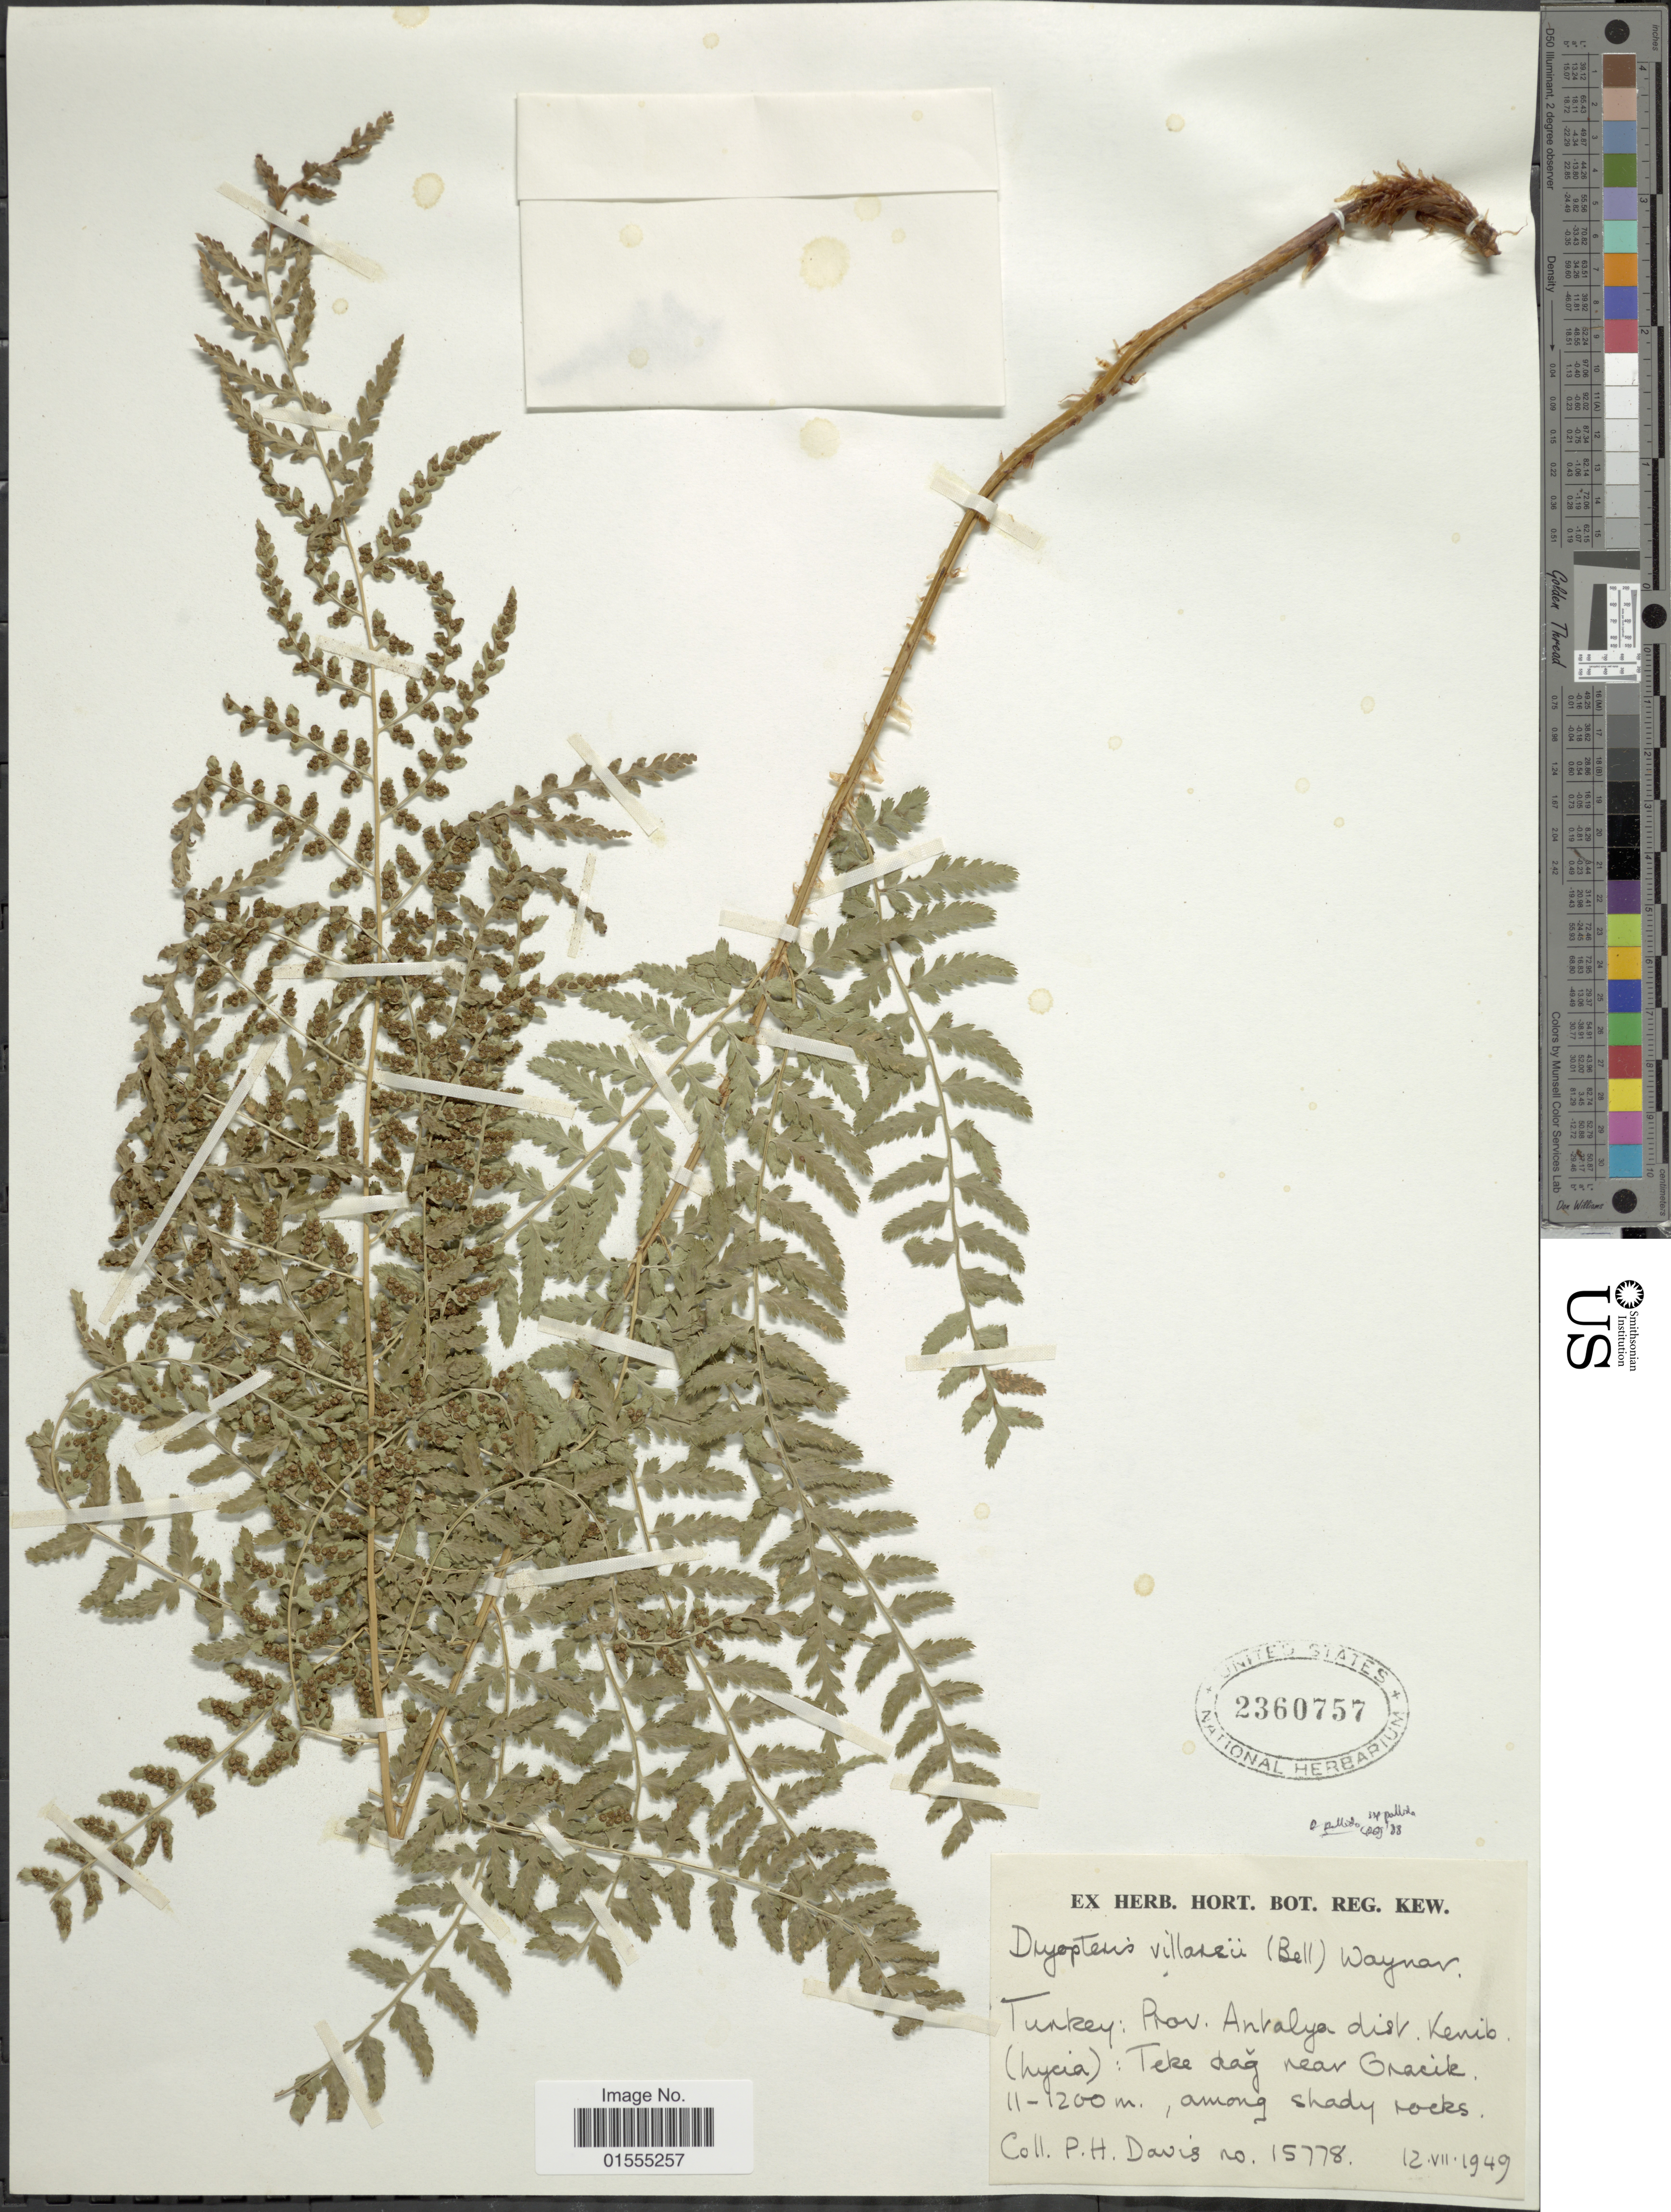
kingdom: Plantae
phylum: Tracheophyta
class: Polypodiopsida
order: Polypodiales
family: Dryopteridaceae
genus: Dryopteris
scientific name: Dryopteris villarii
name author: (Bell) Woynar ex Schinz & Thell.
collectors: P. Davis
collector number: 15778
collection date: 1949-07-12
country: Turkey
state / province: Antalya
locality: Dist. Kenib (Lycia): Teke dag near Gracik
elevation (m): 100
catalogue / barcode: US 2360757